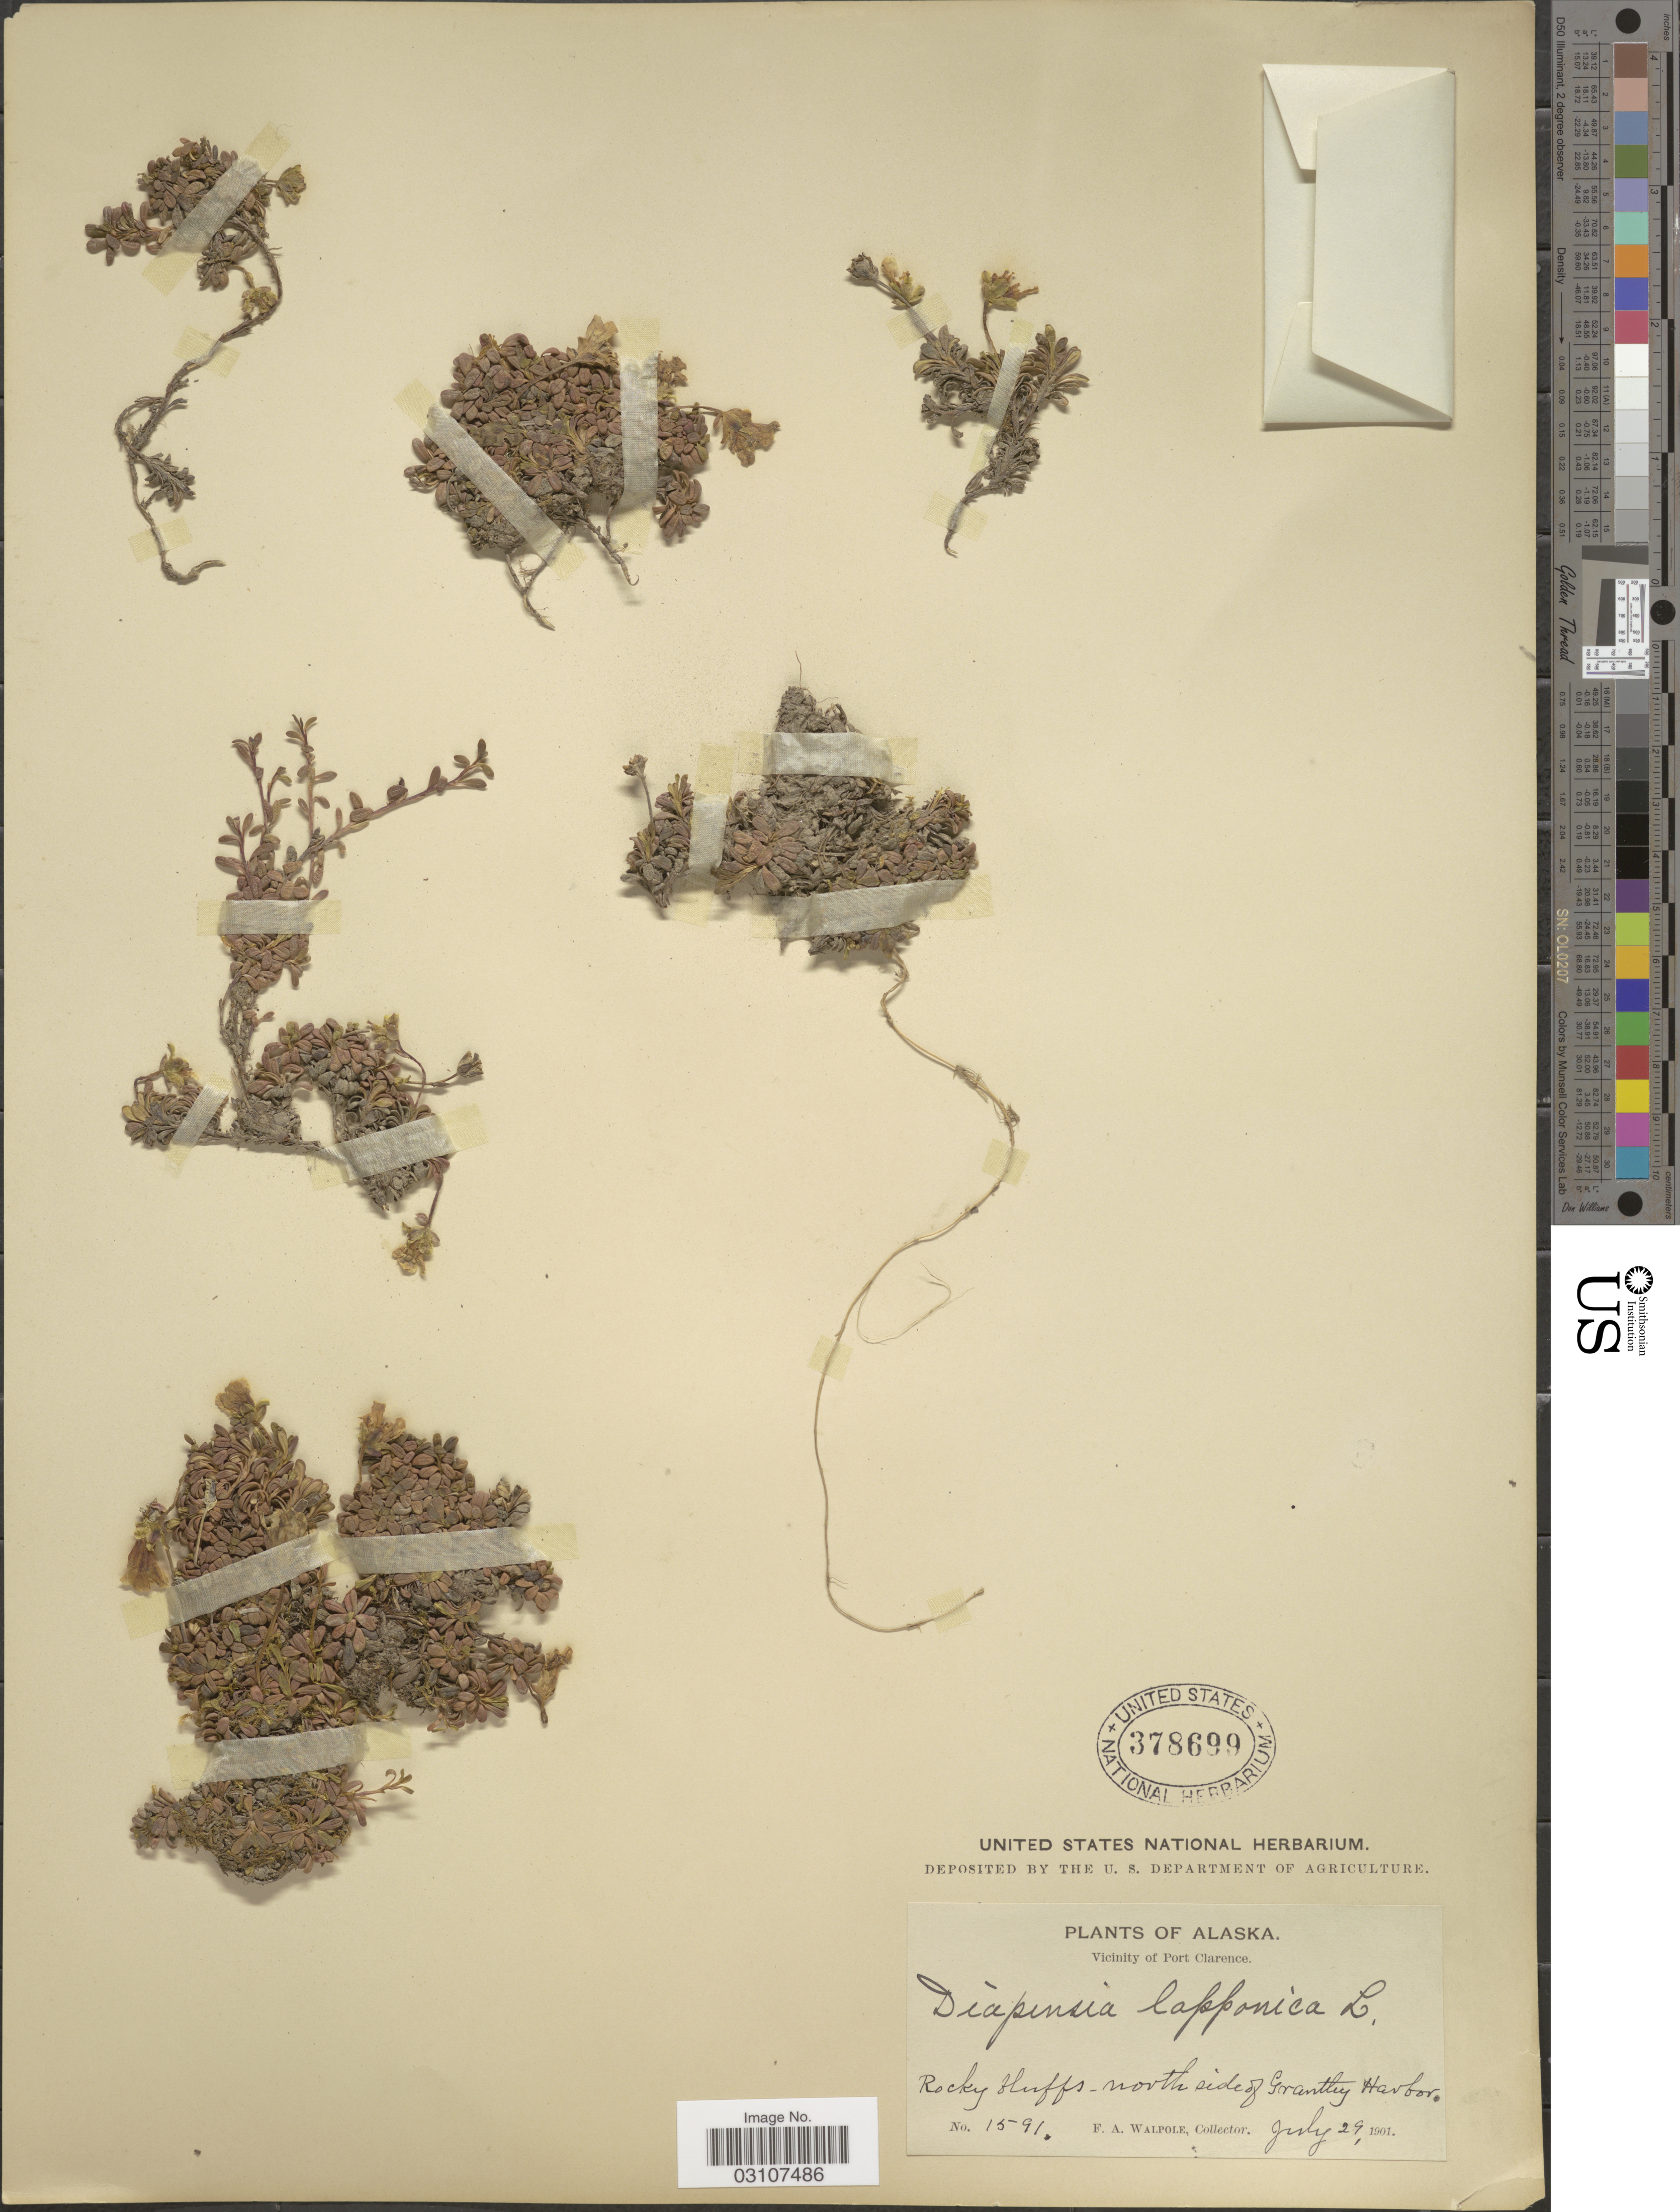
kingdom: Plantae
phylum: Tracheophyta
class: Magnoliopsida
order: Ericales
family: Diapensiaceae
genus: Diapensia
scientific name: Diapensia lapponica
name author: L.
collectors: F. Walpole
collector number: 1591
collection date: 1901-07-29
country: United States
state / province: Alaska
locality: Vicinity of Port Clarence. Rocky bluffs - north side of Grantley Harbor.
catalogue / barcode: US 378699